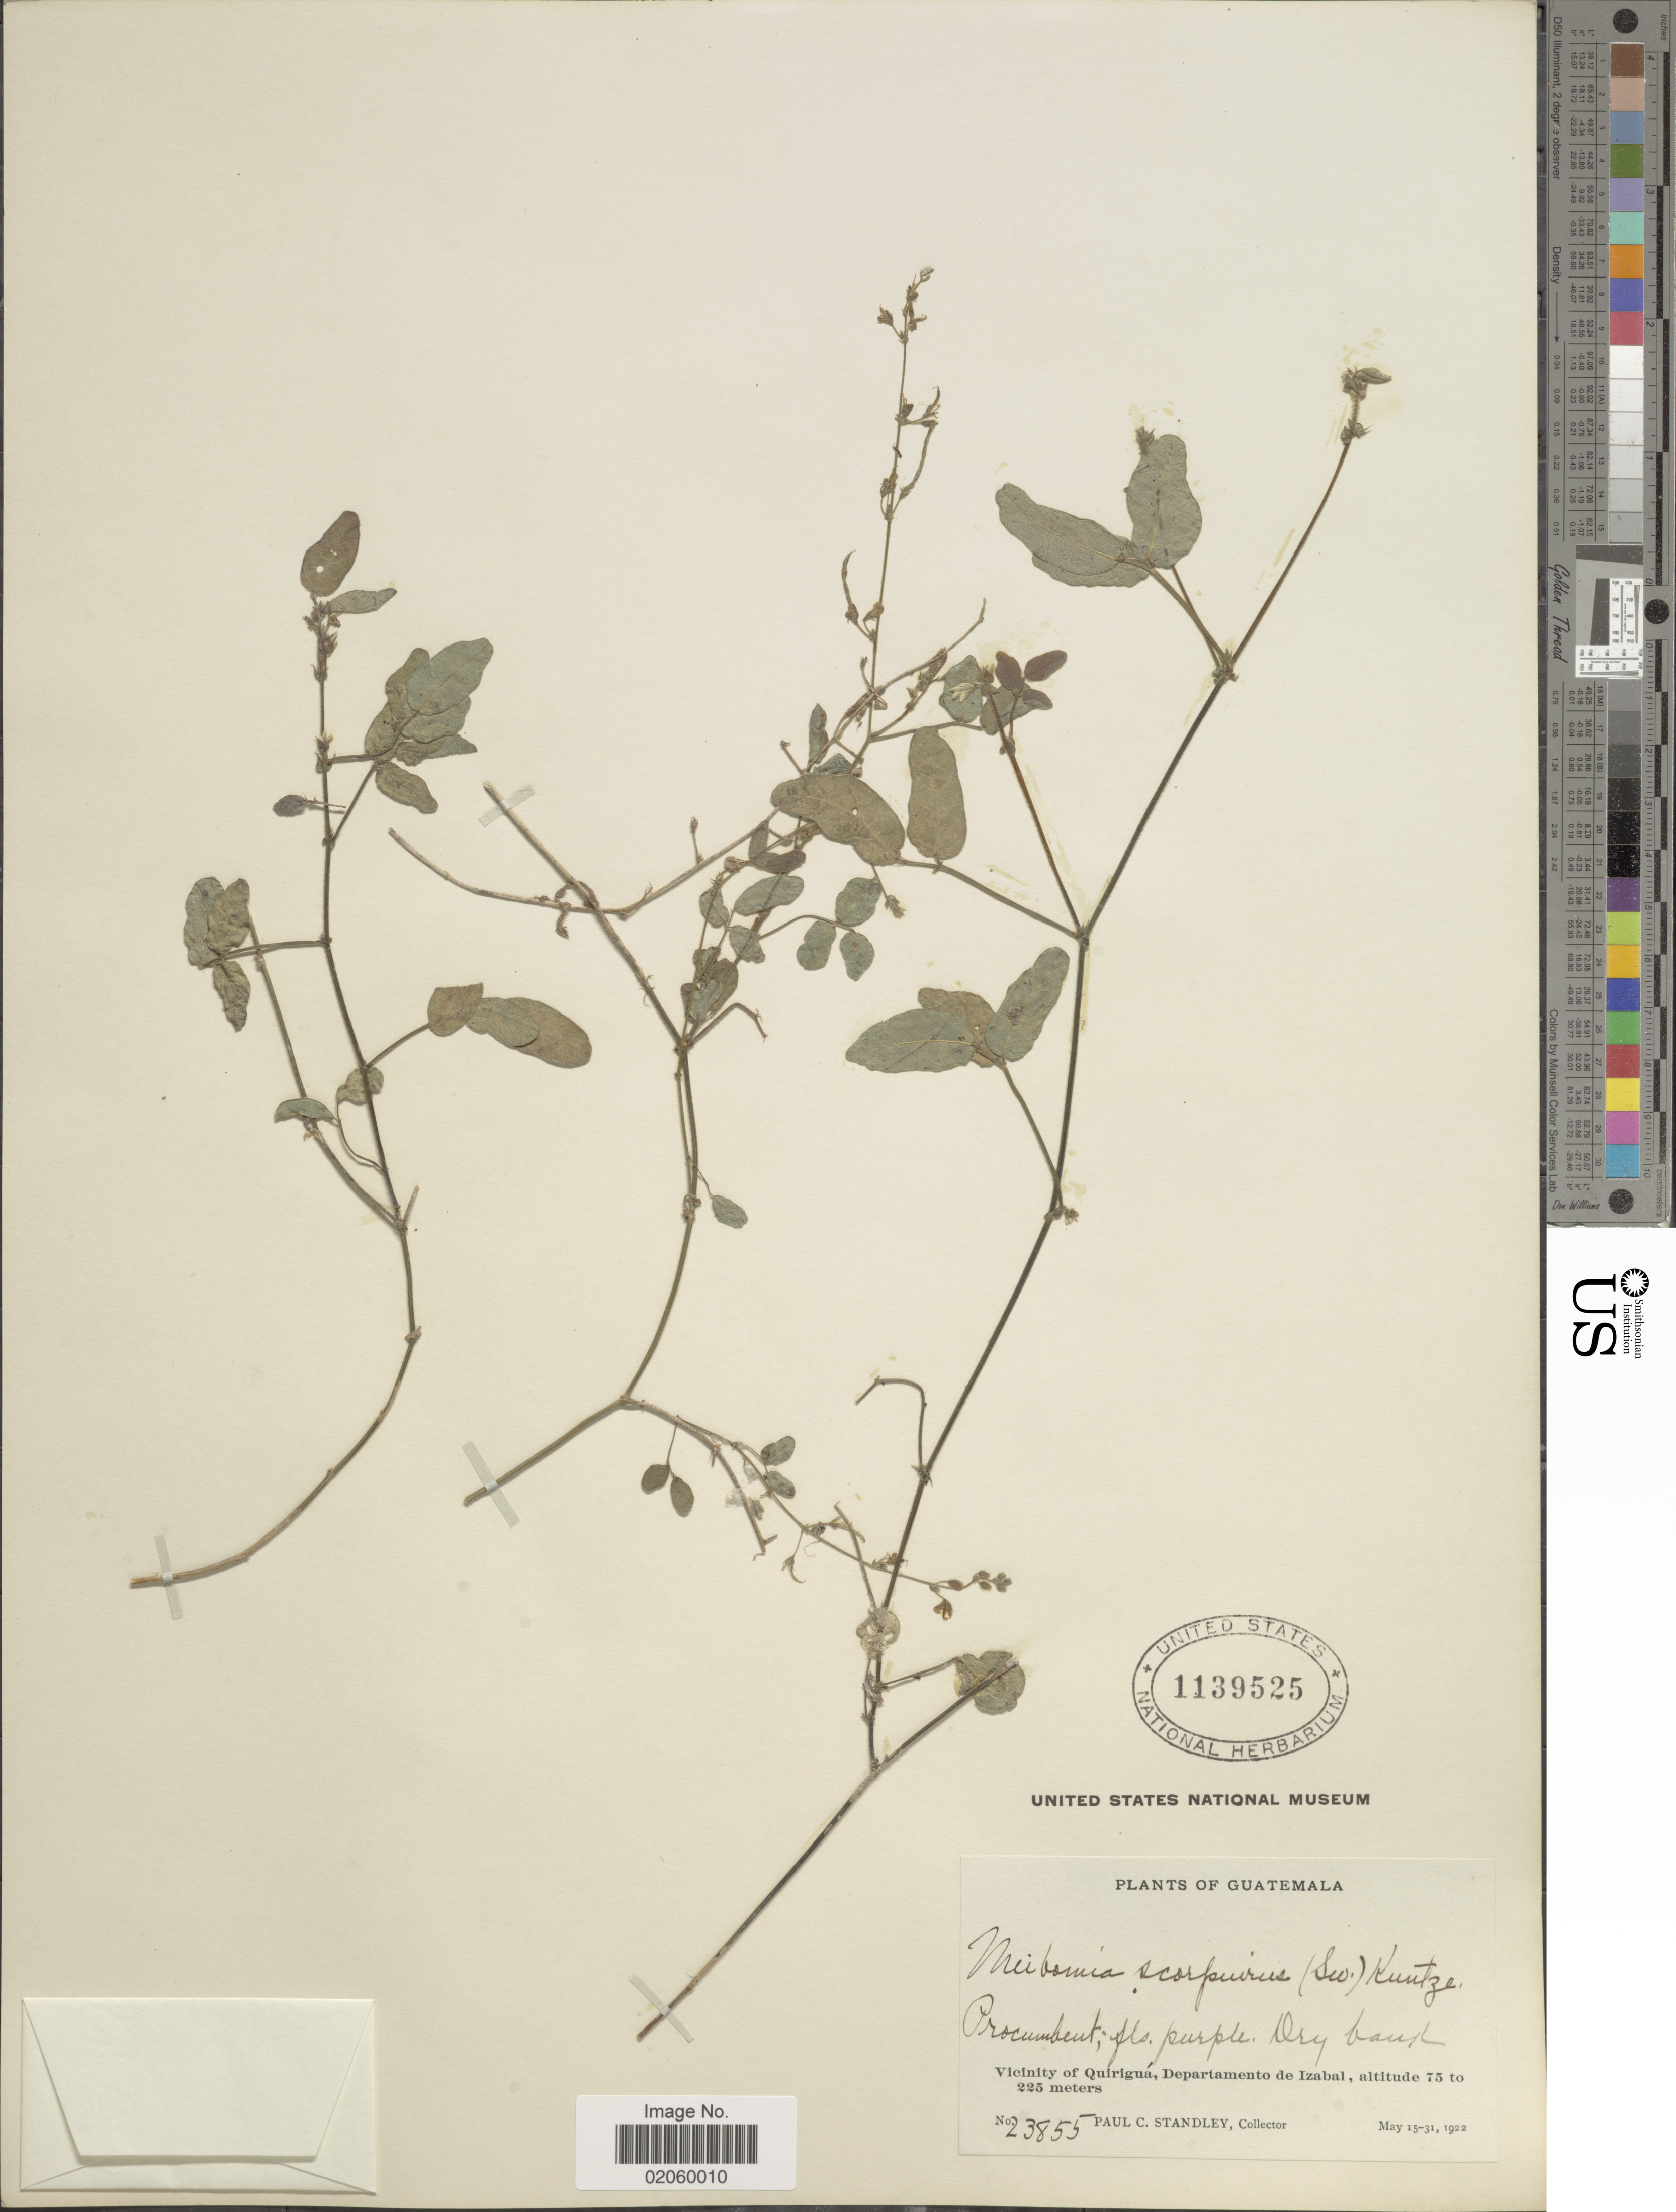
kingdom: Plantae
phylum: Tracheophyta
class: Magnoliopsida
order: Fabales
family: Fabaceae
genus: Desmodium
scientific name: Desmodium scorpiurus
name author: (Sw.) Desv. ex DC.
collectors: P. C. Standley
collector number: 23855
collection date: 1922-05-15/1922-05-31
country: Guatemala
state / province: Izabal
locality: Vicinity of Quirigua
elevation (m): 75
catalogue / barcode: US 1139525